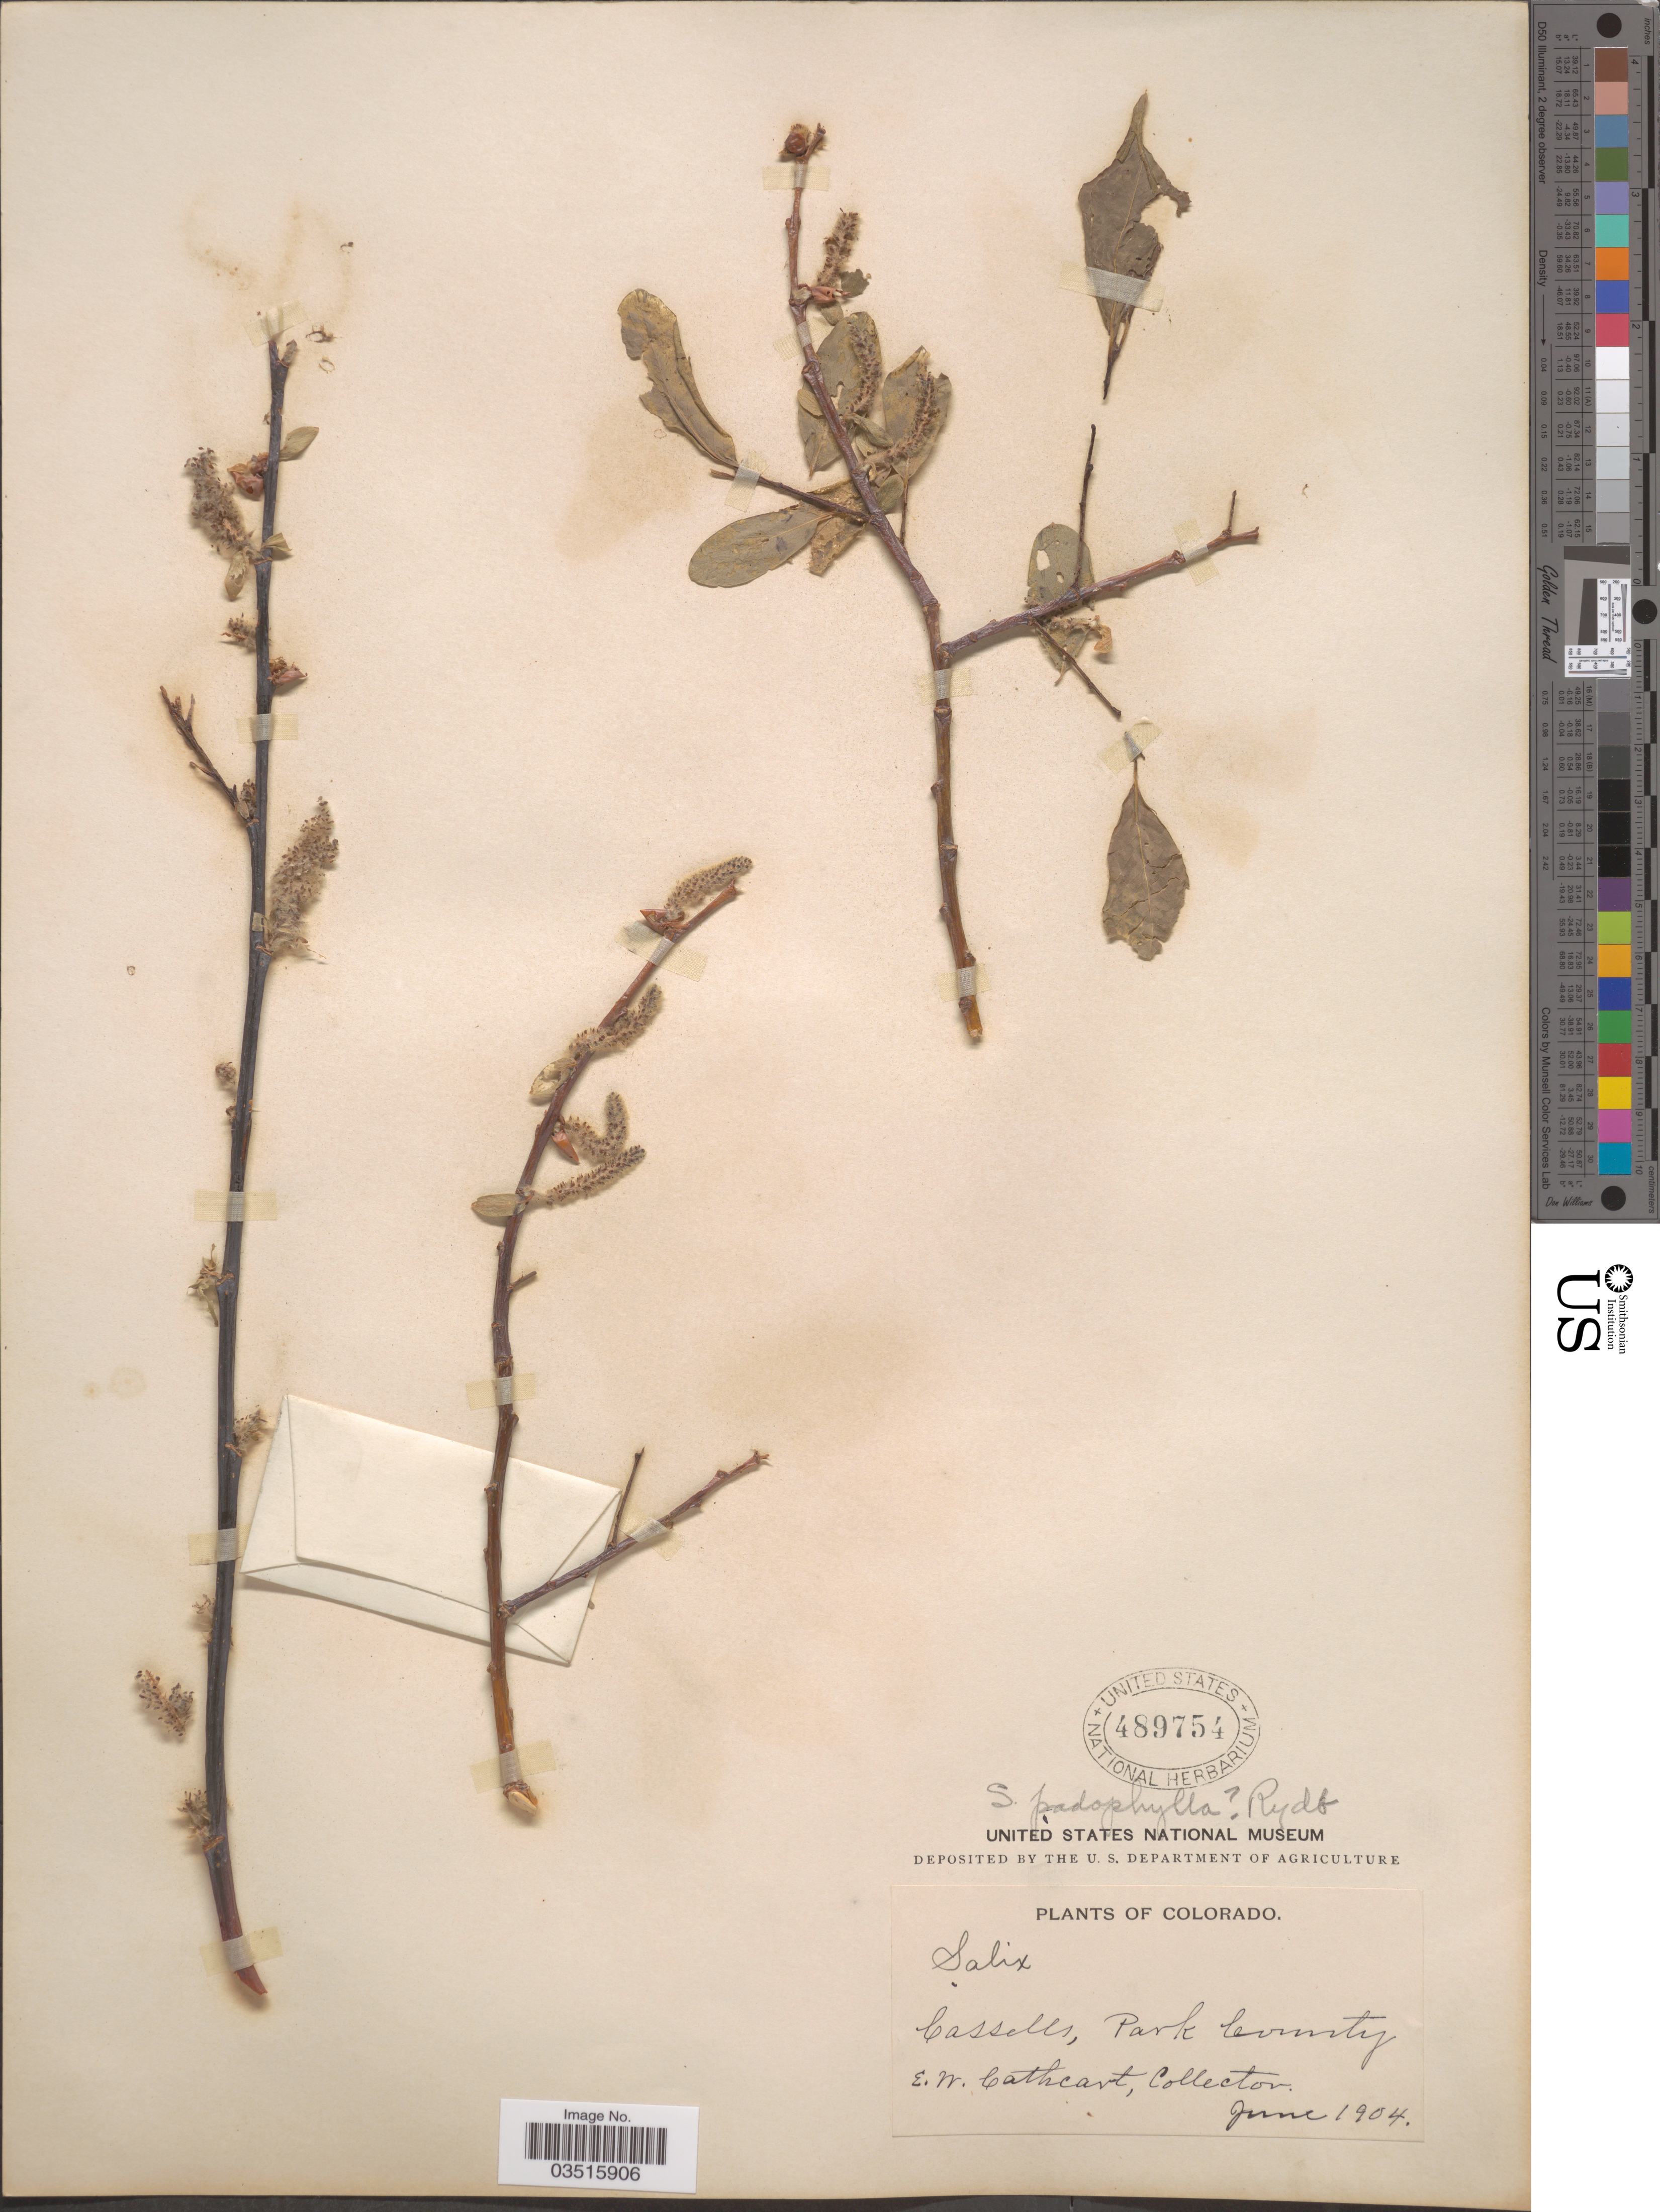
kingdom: Plantae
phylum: Tracheophyta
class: Magnoliopsida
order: Malpighiales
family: Salicaceae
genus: Salix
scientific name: Salix monticola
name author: Bebb.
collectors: E. Cathcart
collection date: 1904-06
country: United States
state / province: Colorado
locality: Cassells, Park County.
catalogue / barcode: US 489754